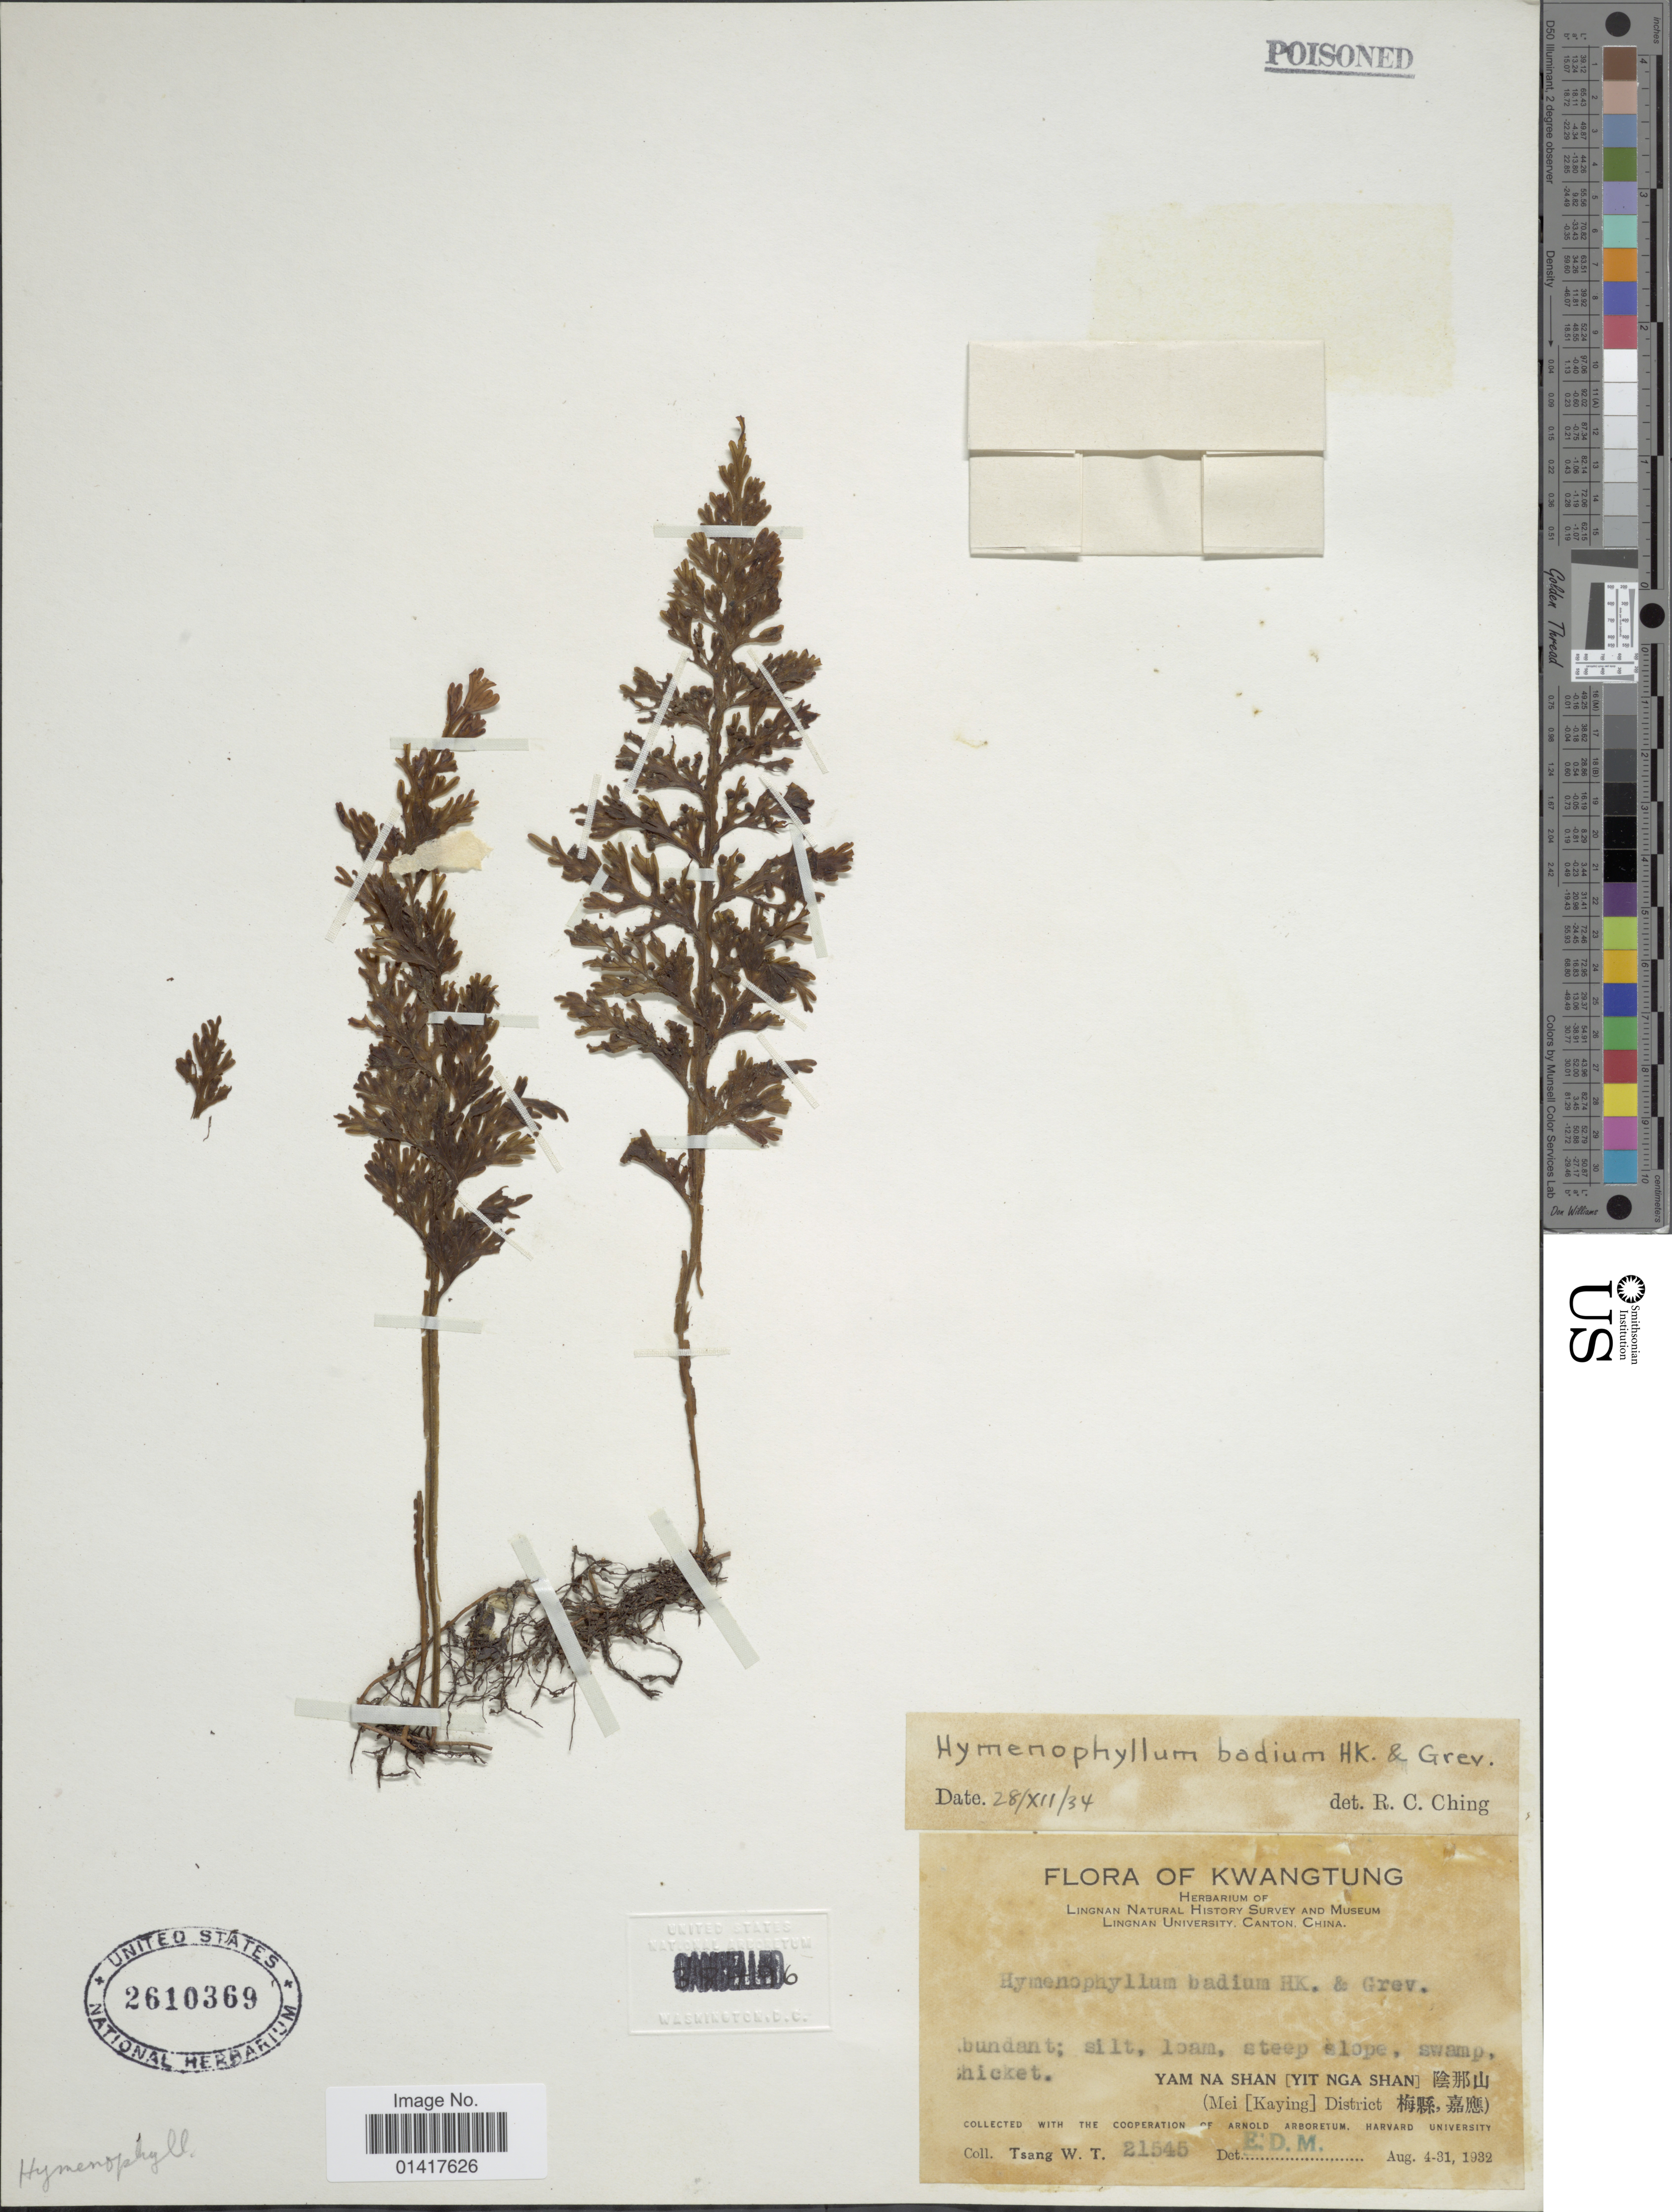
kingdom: Plantae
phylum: Tracheophyta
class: Polypodiopsida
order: Hymenophyllales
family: Hymenophyllaceae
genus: Hymenophyllum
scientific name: Hymenophyllum badium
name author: Hook. & Grev.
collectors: W. T. Tsang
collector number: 21545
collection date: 1932-08-04/1932-08-31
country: China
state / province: Guangdong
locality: Yam Na Shan (Yit Nga Shan). (Mei [Kaying] District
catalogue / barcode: US 2610369